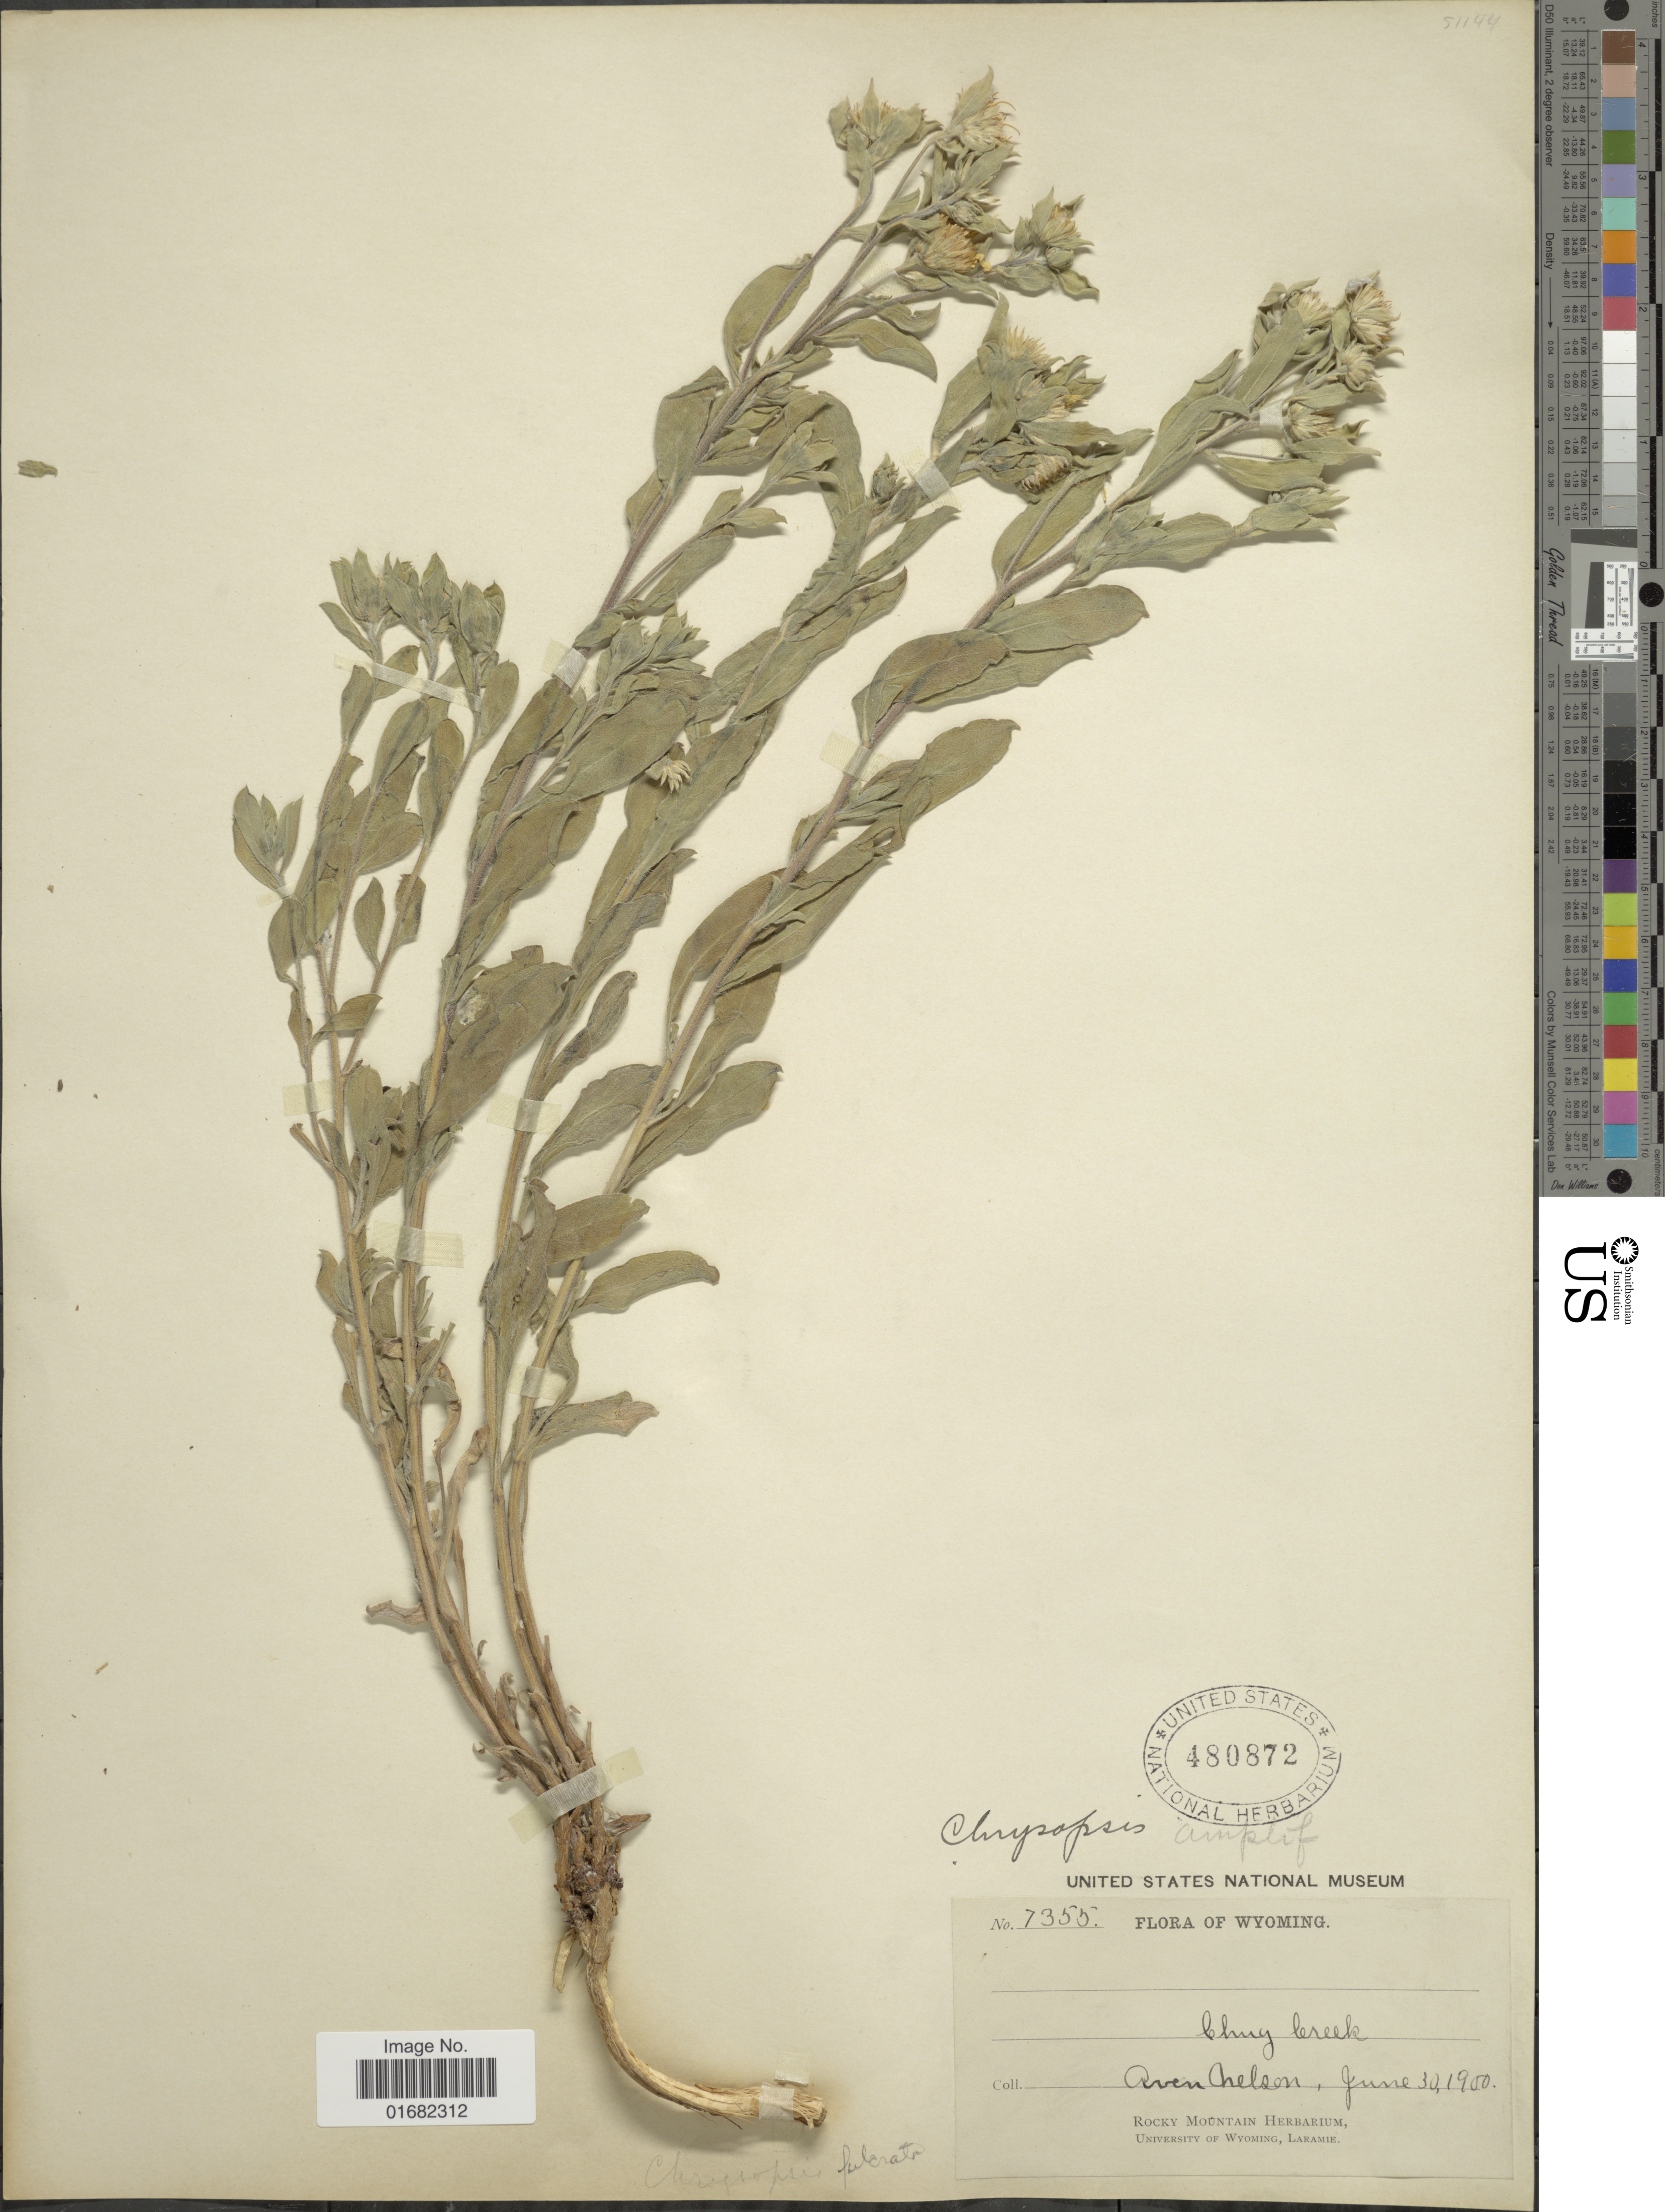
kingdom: Plantae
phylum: Tracheophyta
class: Magnoliopsida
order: Asterales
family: Asteraceae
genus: Heterotheca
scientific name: Heterotheca fulcrata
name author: (Greene) Shinners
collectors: A. Nelson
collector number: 7355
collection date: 1900-06-30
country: United States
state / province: Wyoming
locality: Chug Creek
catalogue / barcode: US 480872